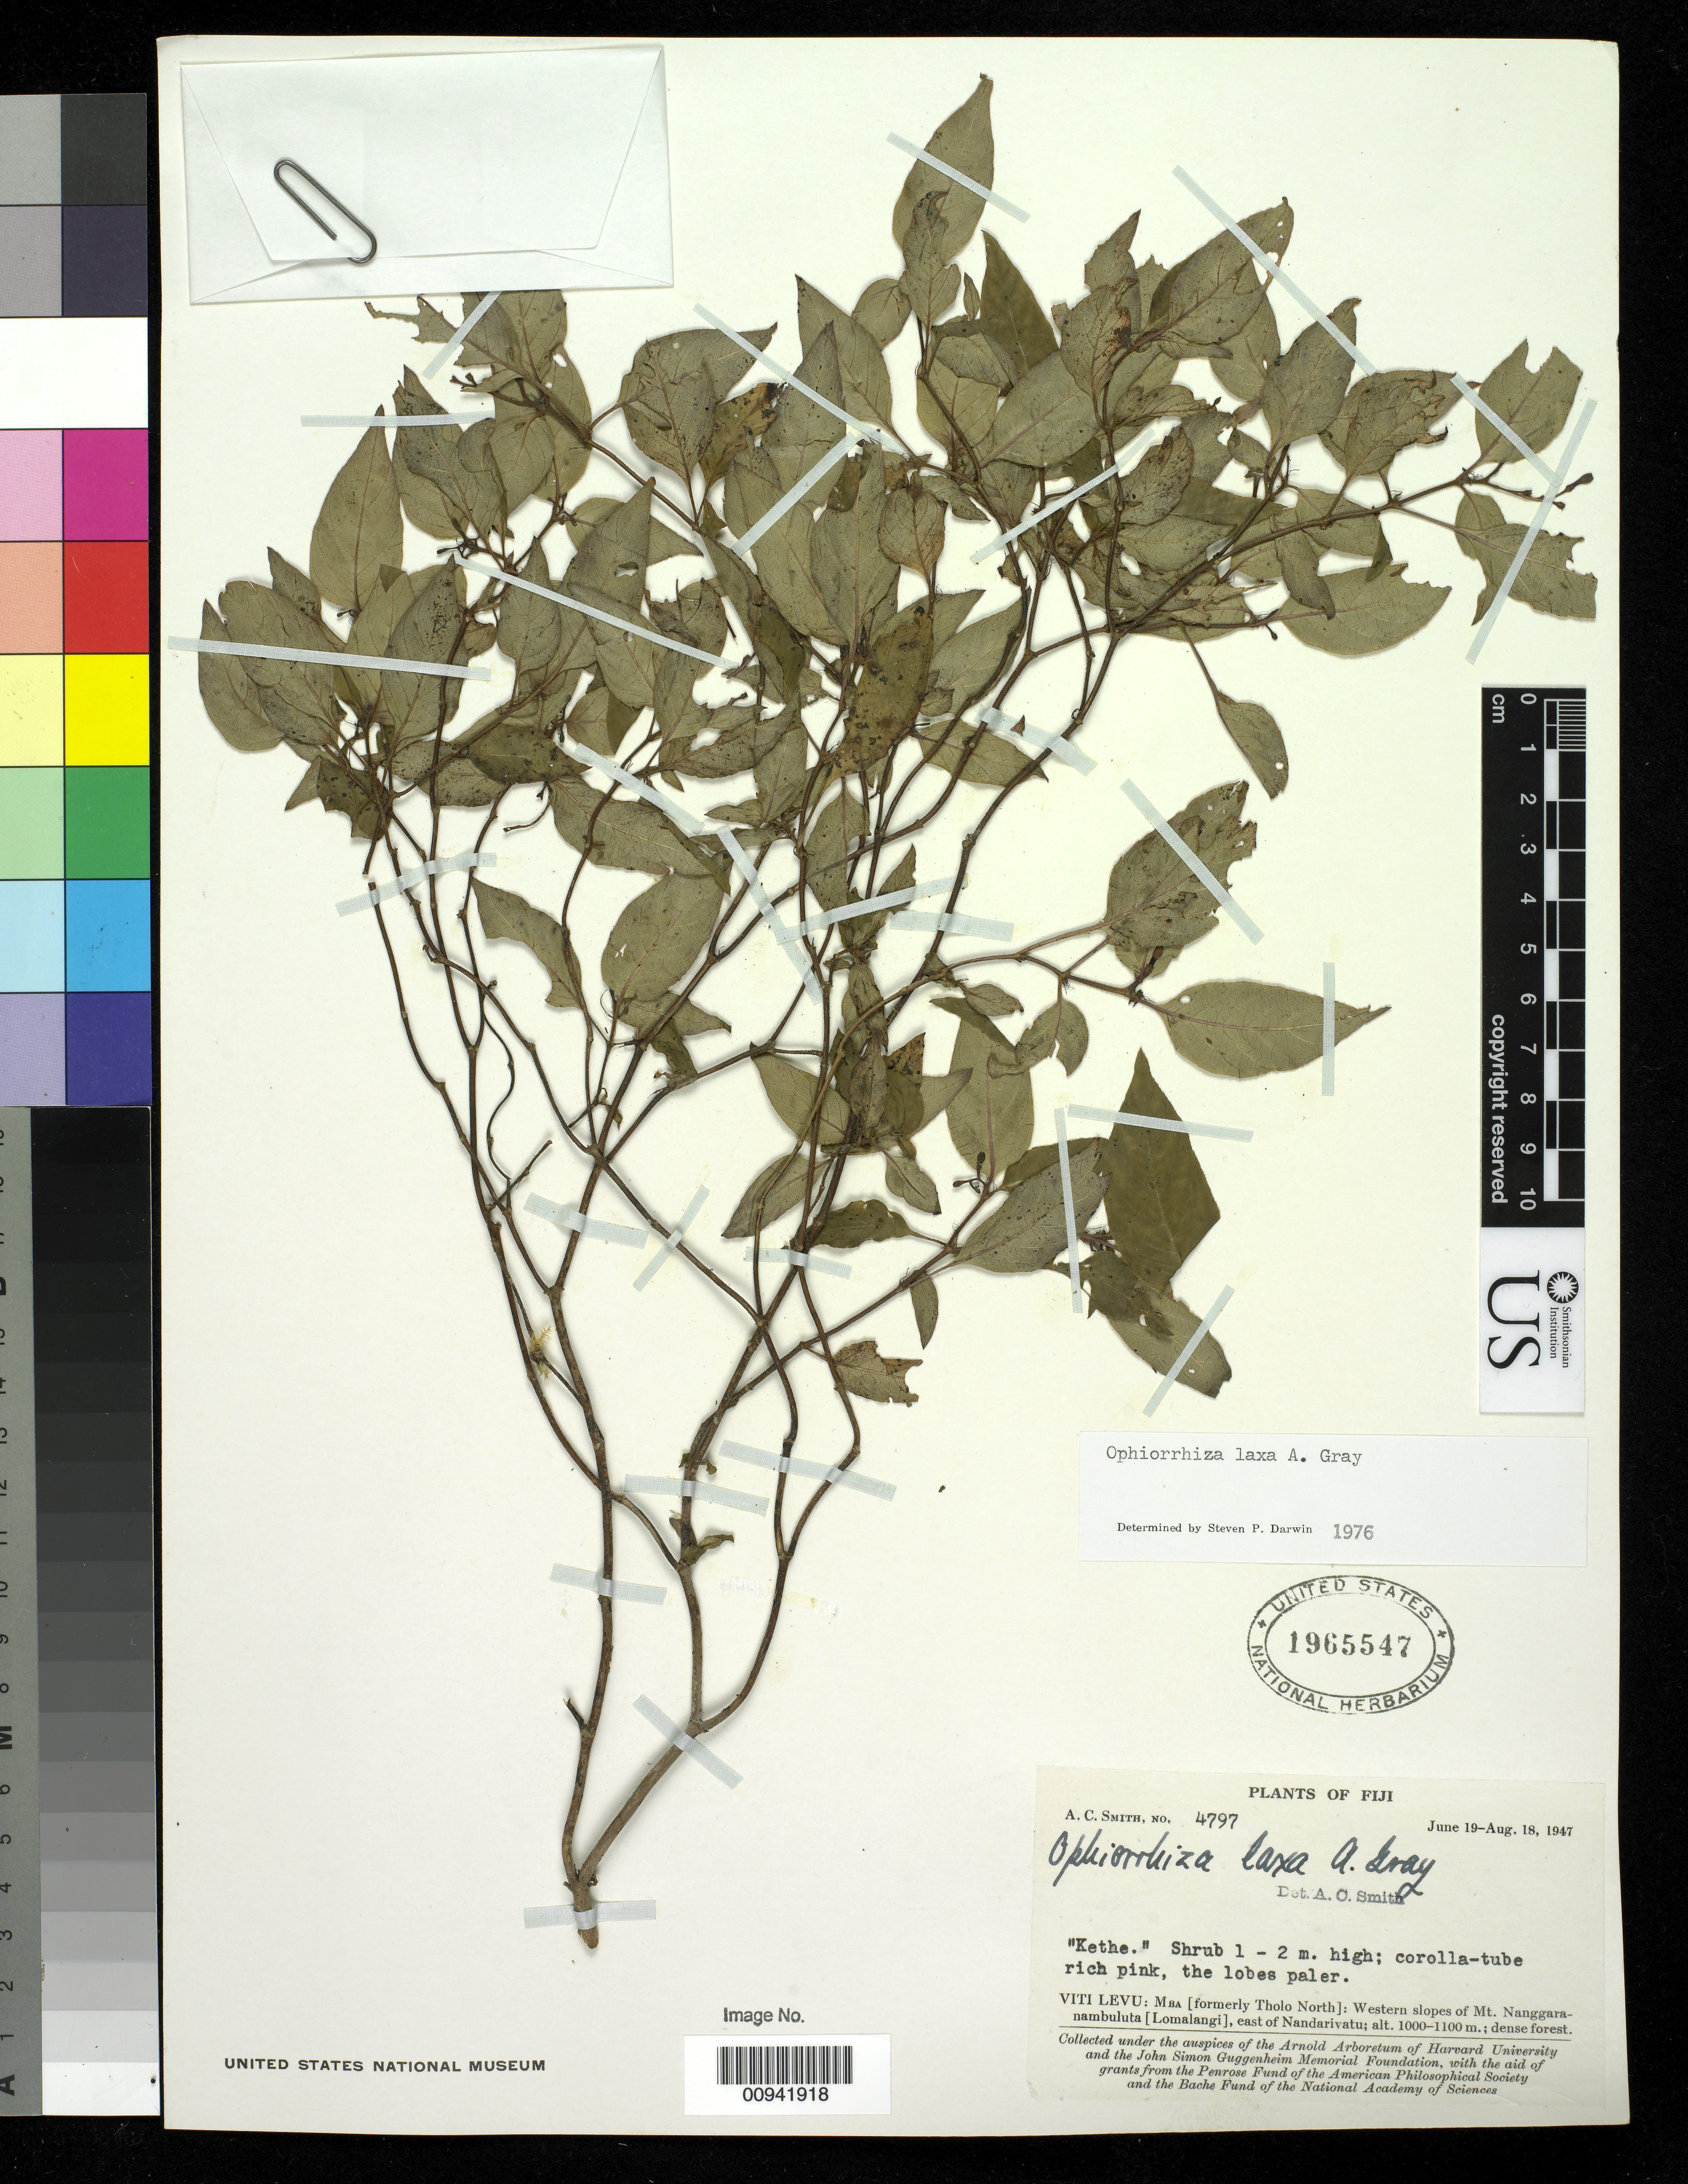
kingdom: Plantae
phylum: Tracheophyta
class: Magnoliopsida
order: Gentianales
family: Rubiaceae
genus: Ophiorrhiza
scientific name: Ophiorrhiza laxa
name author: A. Gray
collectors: C. A. Smith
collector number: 4797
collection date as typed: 19 Jun 1947 to 18 Aug 1947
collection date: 1947-06-19/1947-08-18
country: Fiji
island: Viti Levu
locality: Mba [formerly Tholo North]: Western slopes of Mt Nanggaranambulata [Lomalangi], E of Nandarivatu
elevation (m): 1000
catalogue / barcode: US 1965547